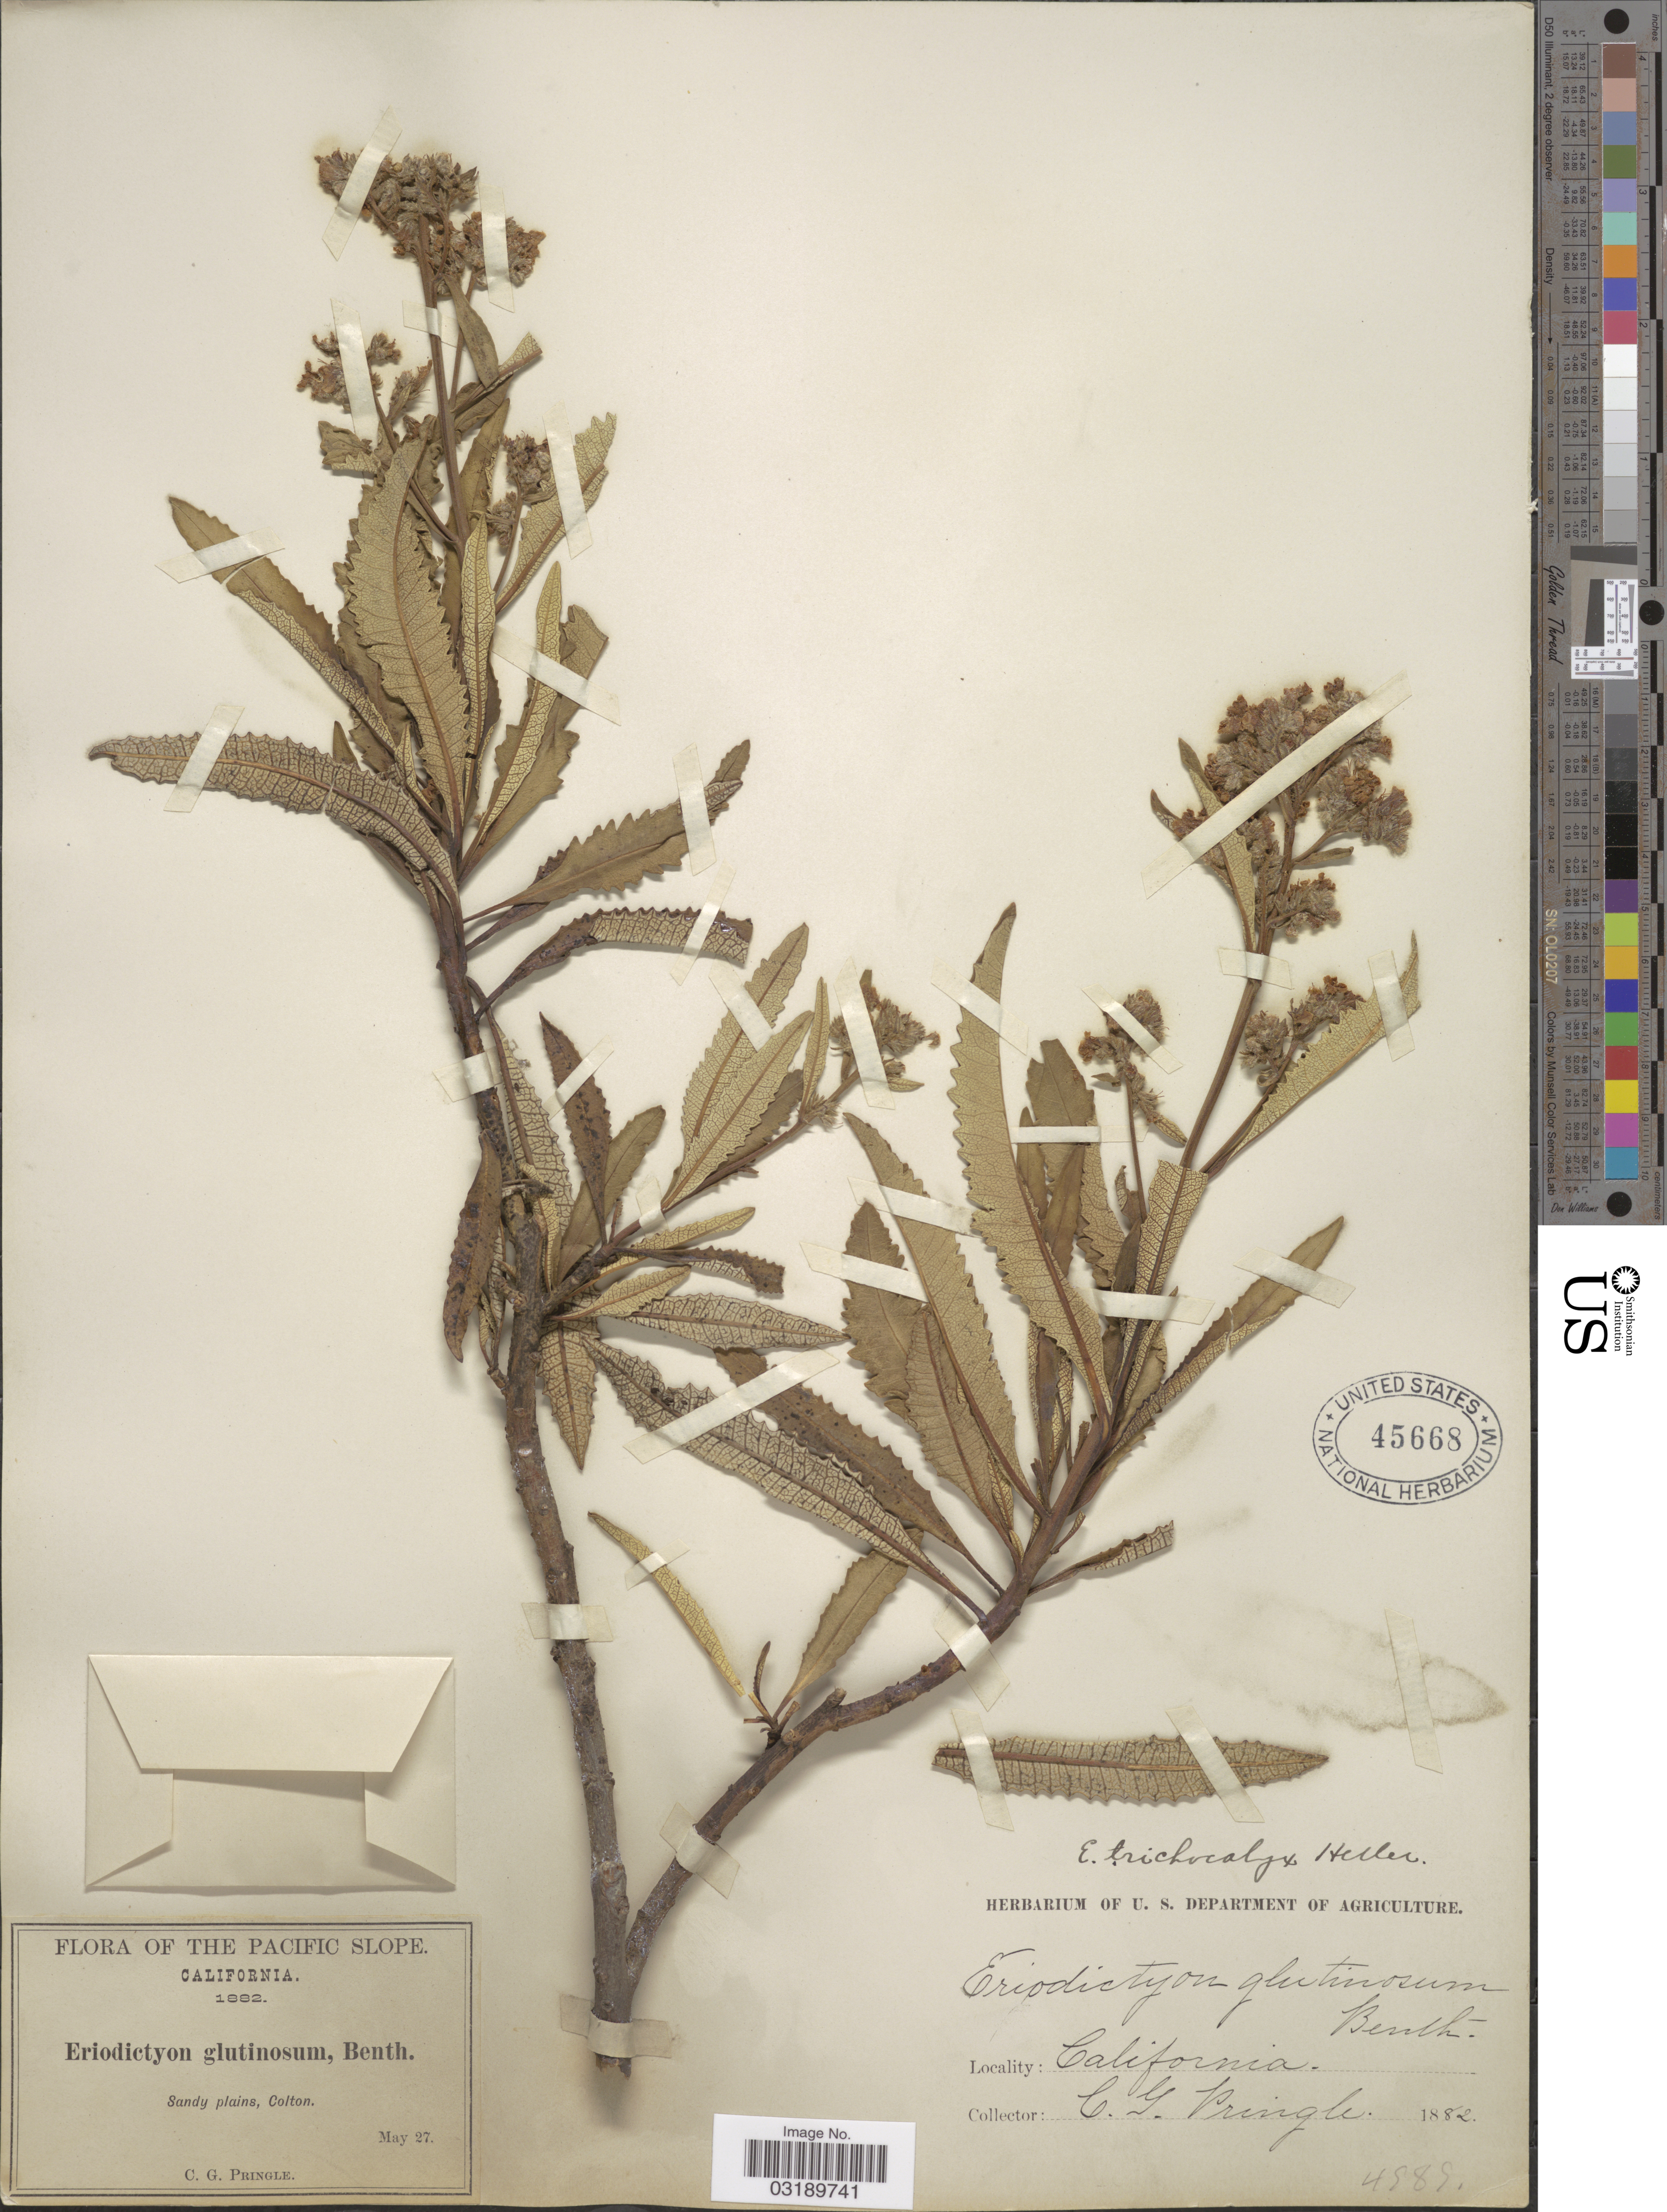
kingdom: Plantae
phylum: Tracheophyta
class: Magnoliopsida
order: Boraginales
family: Namaceae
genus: Eriodictyon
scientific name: Eriodictyon trichocalyx var. trichocalyx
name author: A. Heller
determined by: Rogers, Z. S.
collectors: C. G. Pringle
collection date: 1882-05-27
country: United States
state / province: California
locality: The Pacific Slope. Colton.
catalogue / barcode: US 45668